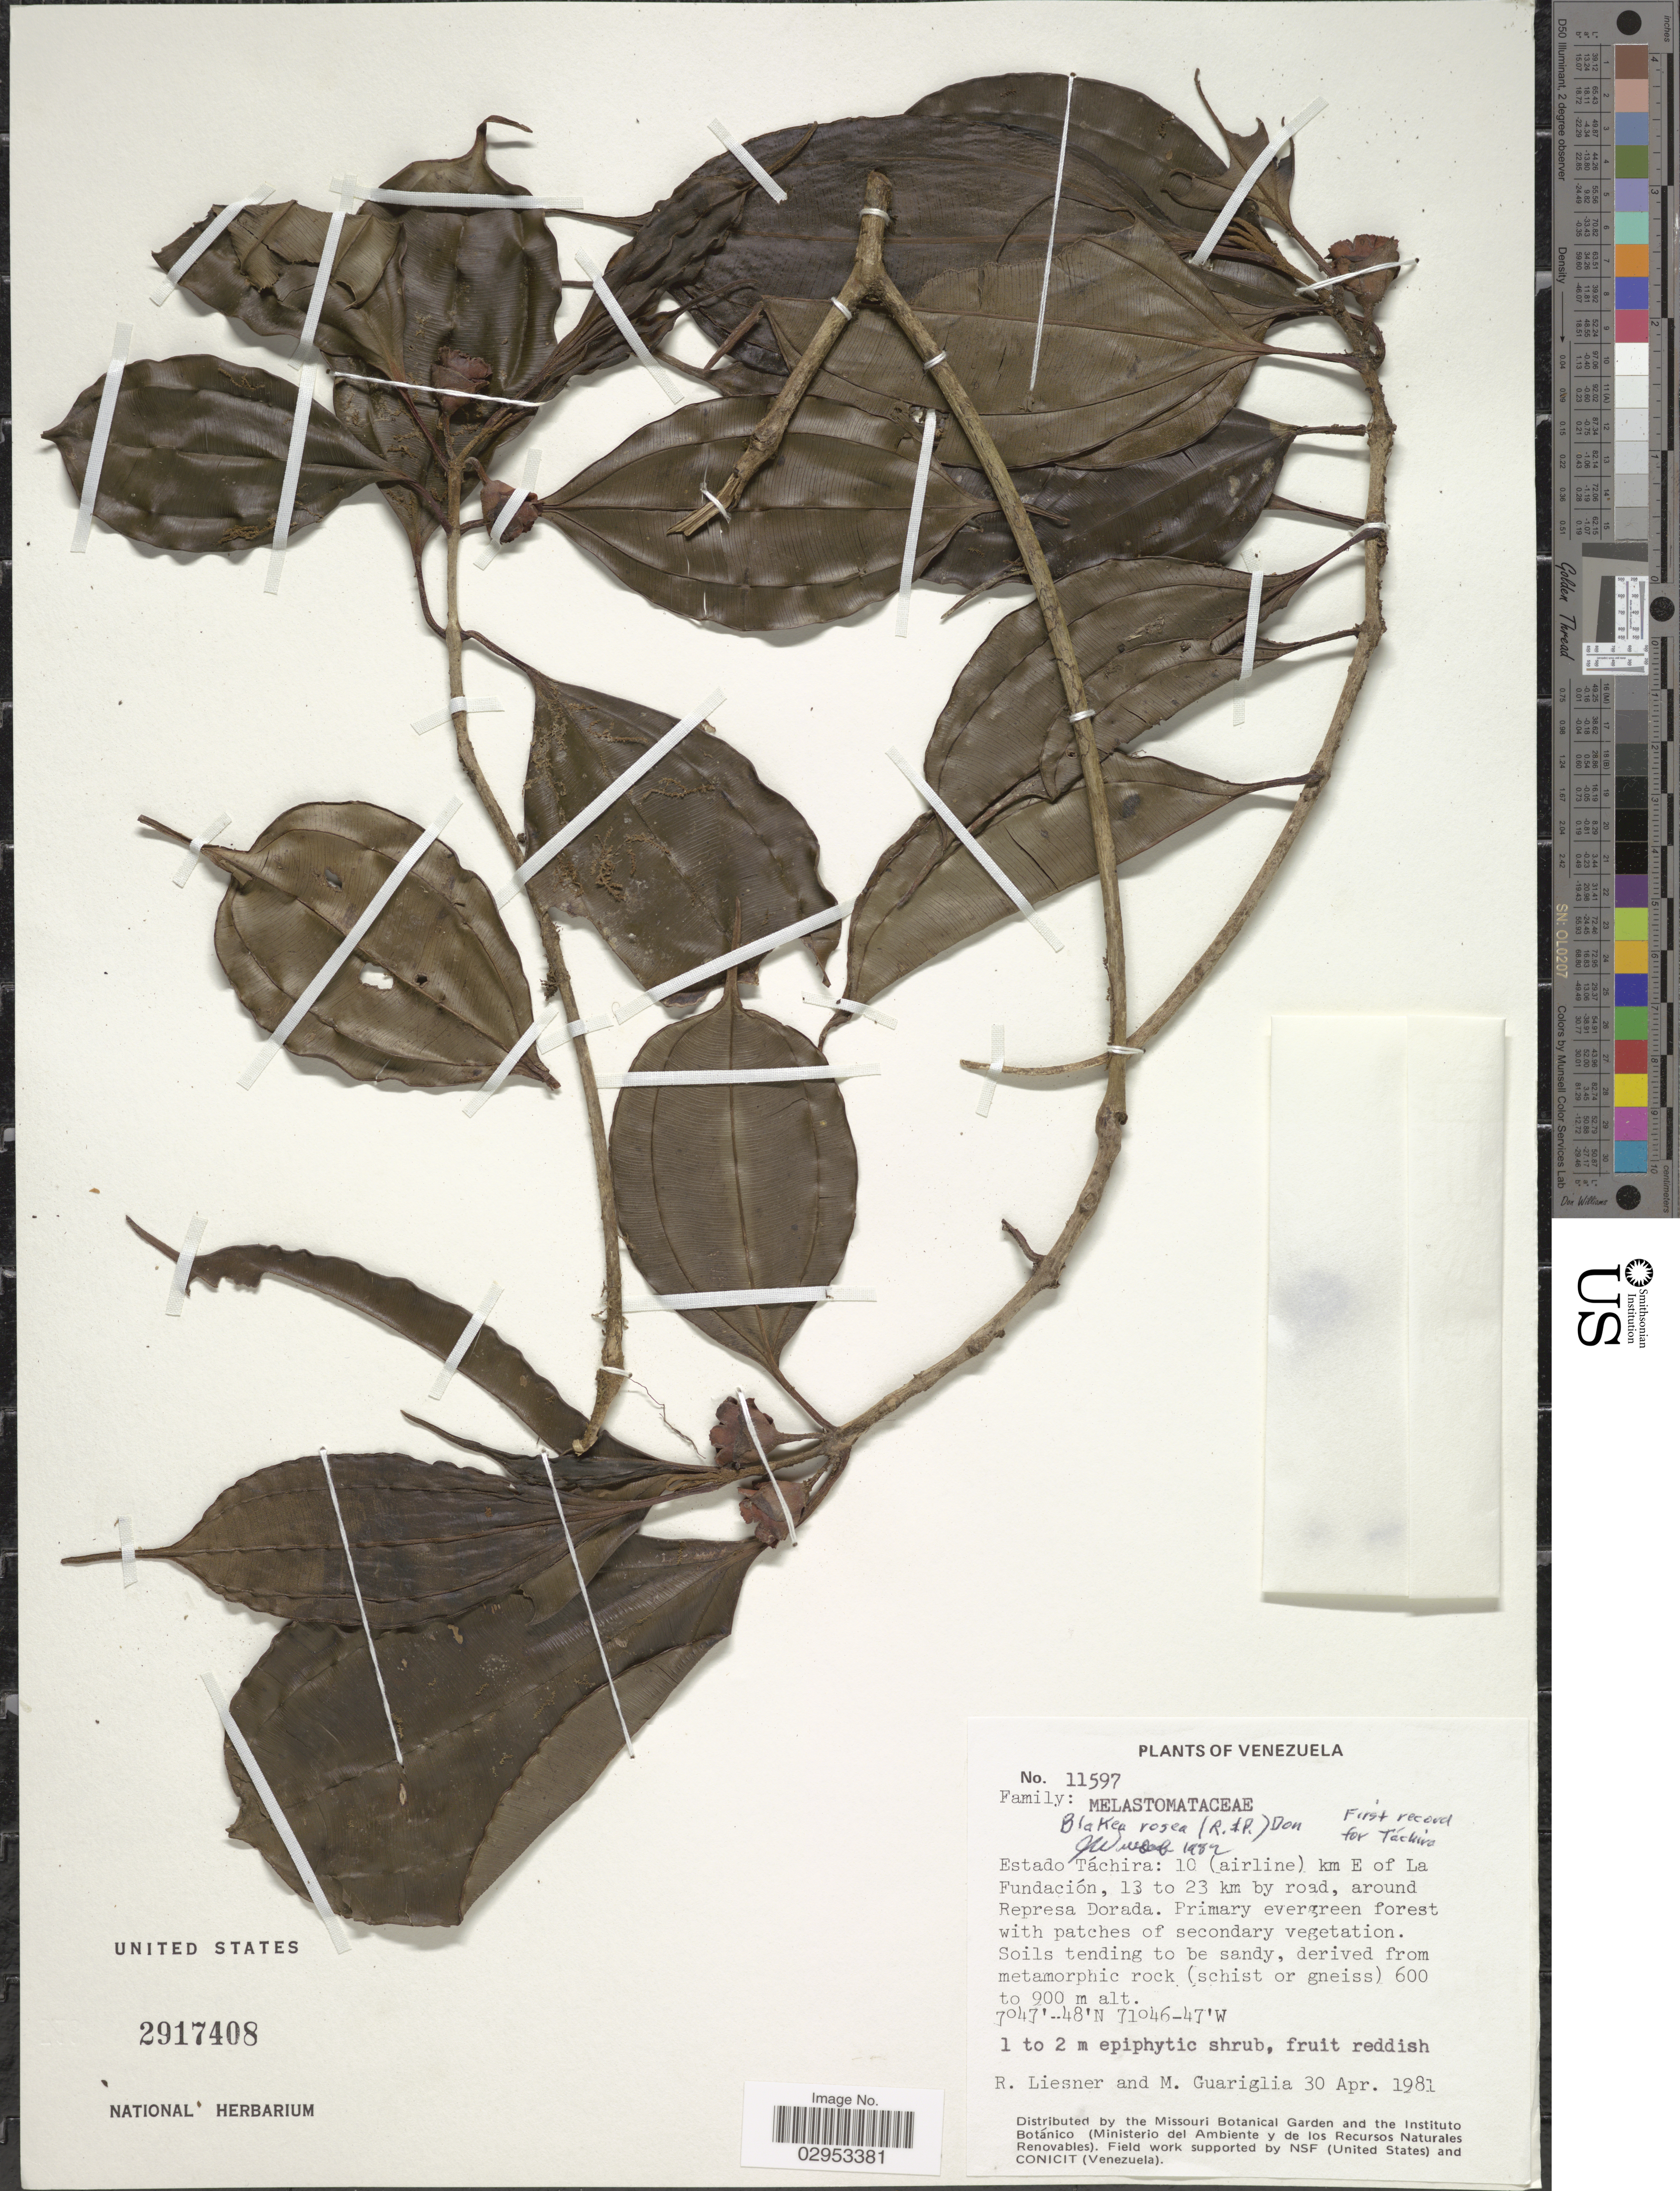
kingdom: Plantae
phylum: Tracheophyta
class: Magnoliopsida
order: Myrtales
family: Melastomataceae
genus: Blakea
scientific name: Blakea rosea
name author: D. Don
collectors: R. L. Liesner & M. Guariglia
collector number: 11597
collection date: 1981-04-30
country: Venezuela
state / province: Tachira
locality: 10 (airline) km E of La Fundación, 13 to 23 km by road, around Represa Dorada.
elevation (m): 600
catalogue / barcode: US 2917408